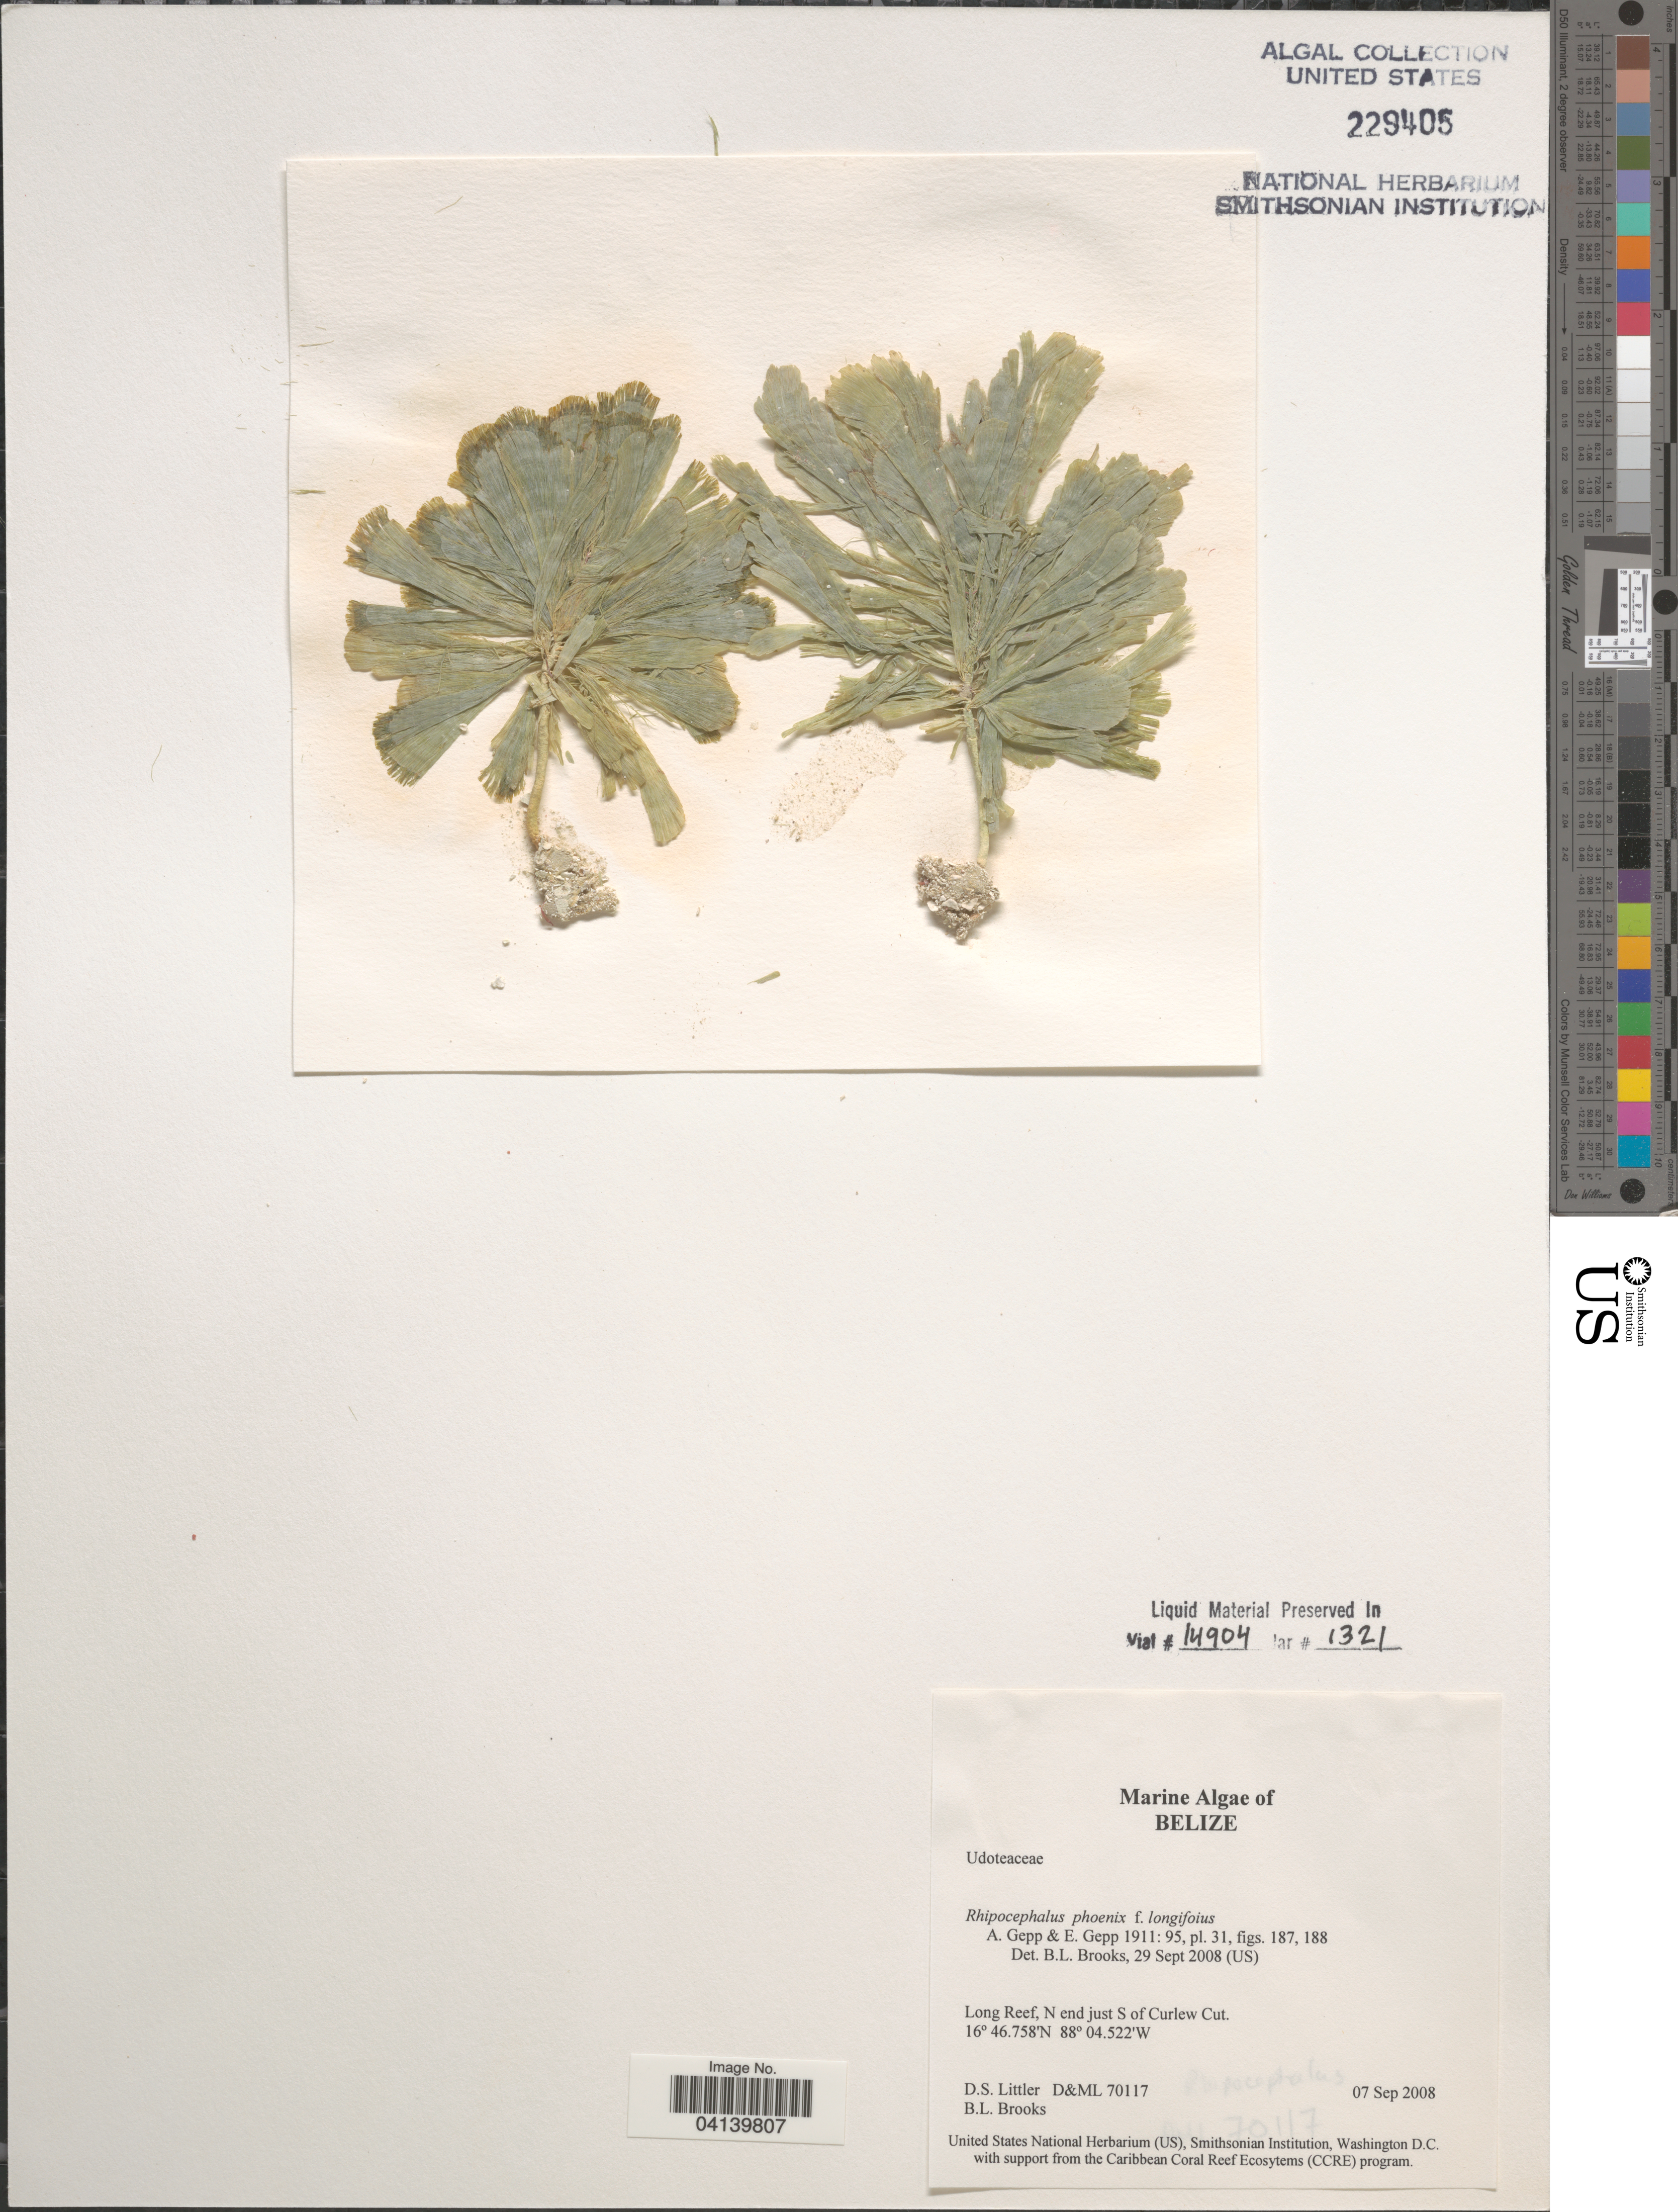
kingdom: Plantae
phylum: Chlorophyta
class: Ulvophyceae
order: Bryopsidales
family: Udoteaceae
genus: Rhipocephalus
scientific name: Rhipocephalus phoenix f. longifolius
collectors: D. S. Littler & B. Brooks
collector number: D&ML 70117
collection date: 2008-09-07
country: Belize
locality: Long Reef, N end just S of Curlew Cut.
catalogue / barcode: US 229405